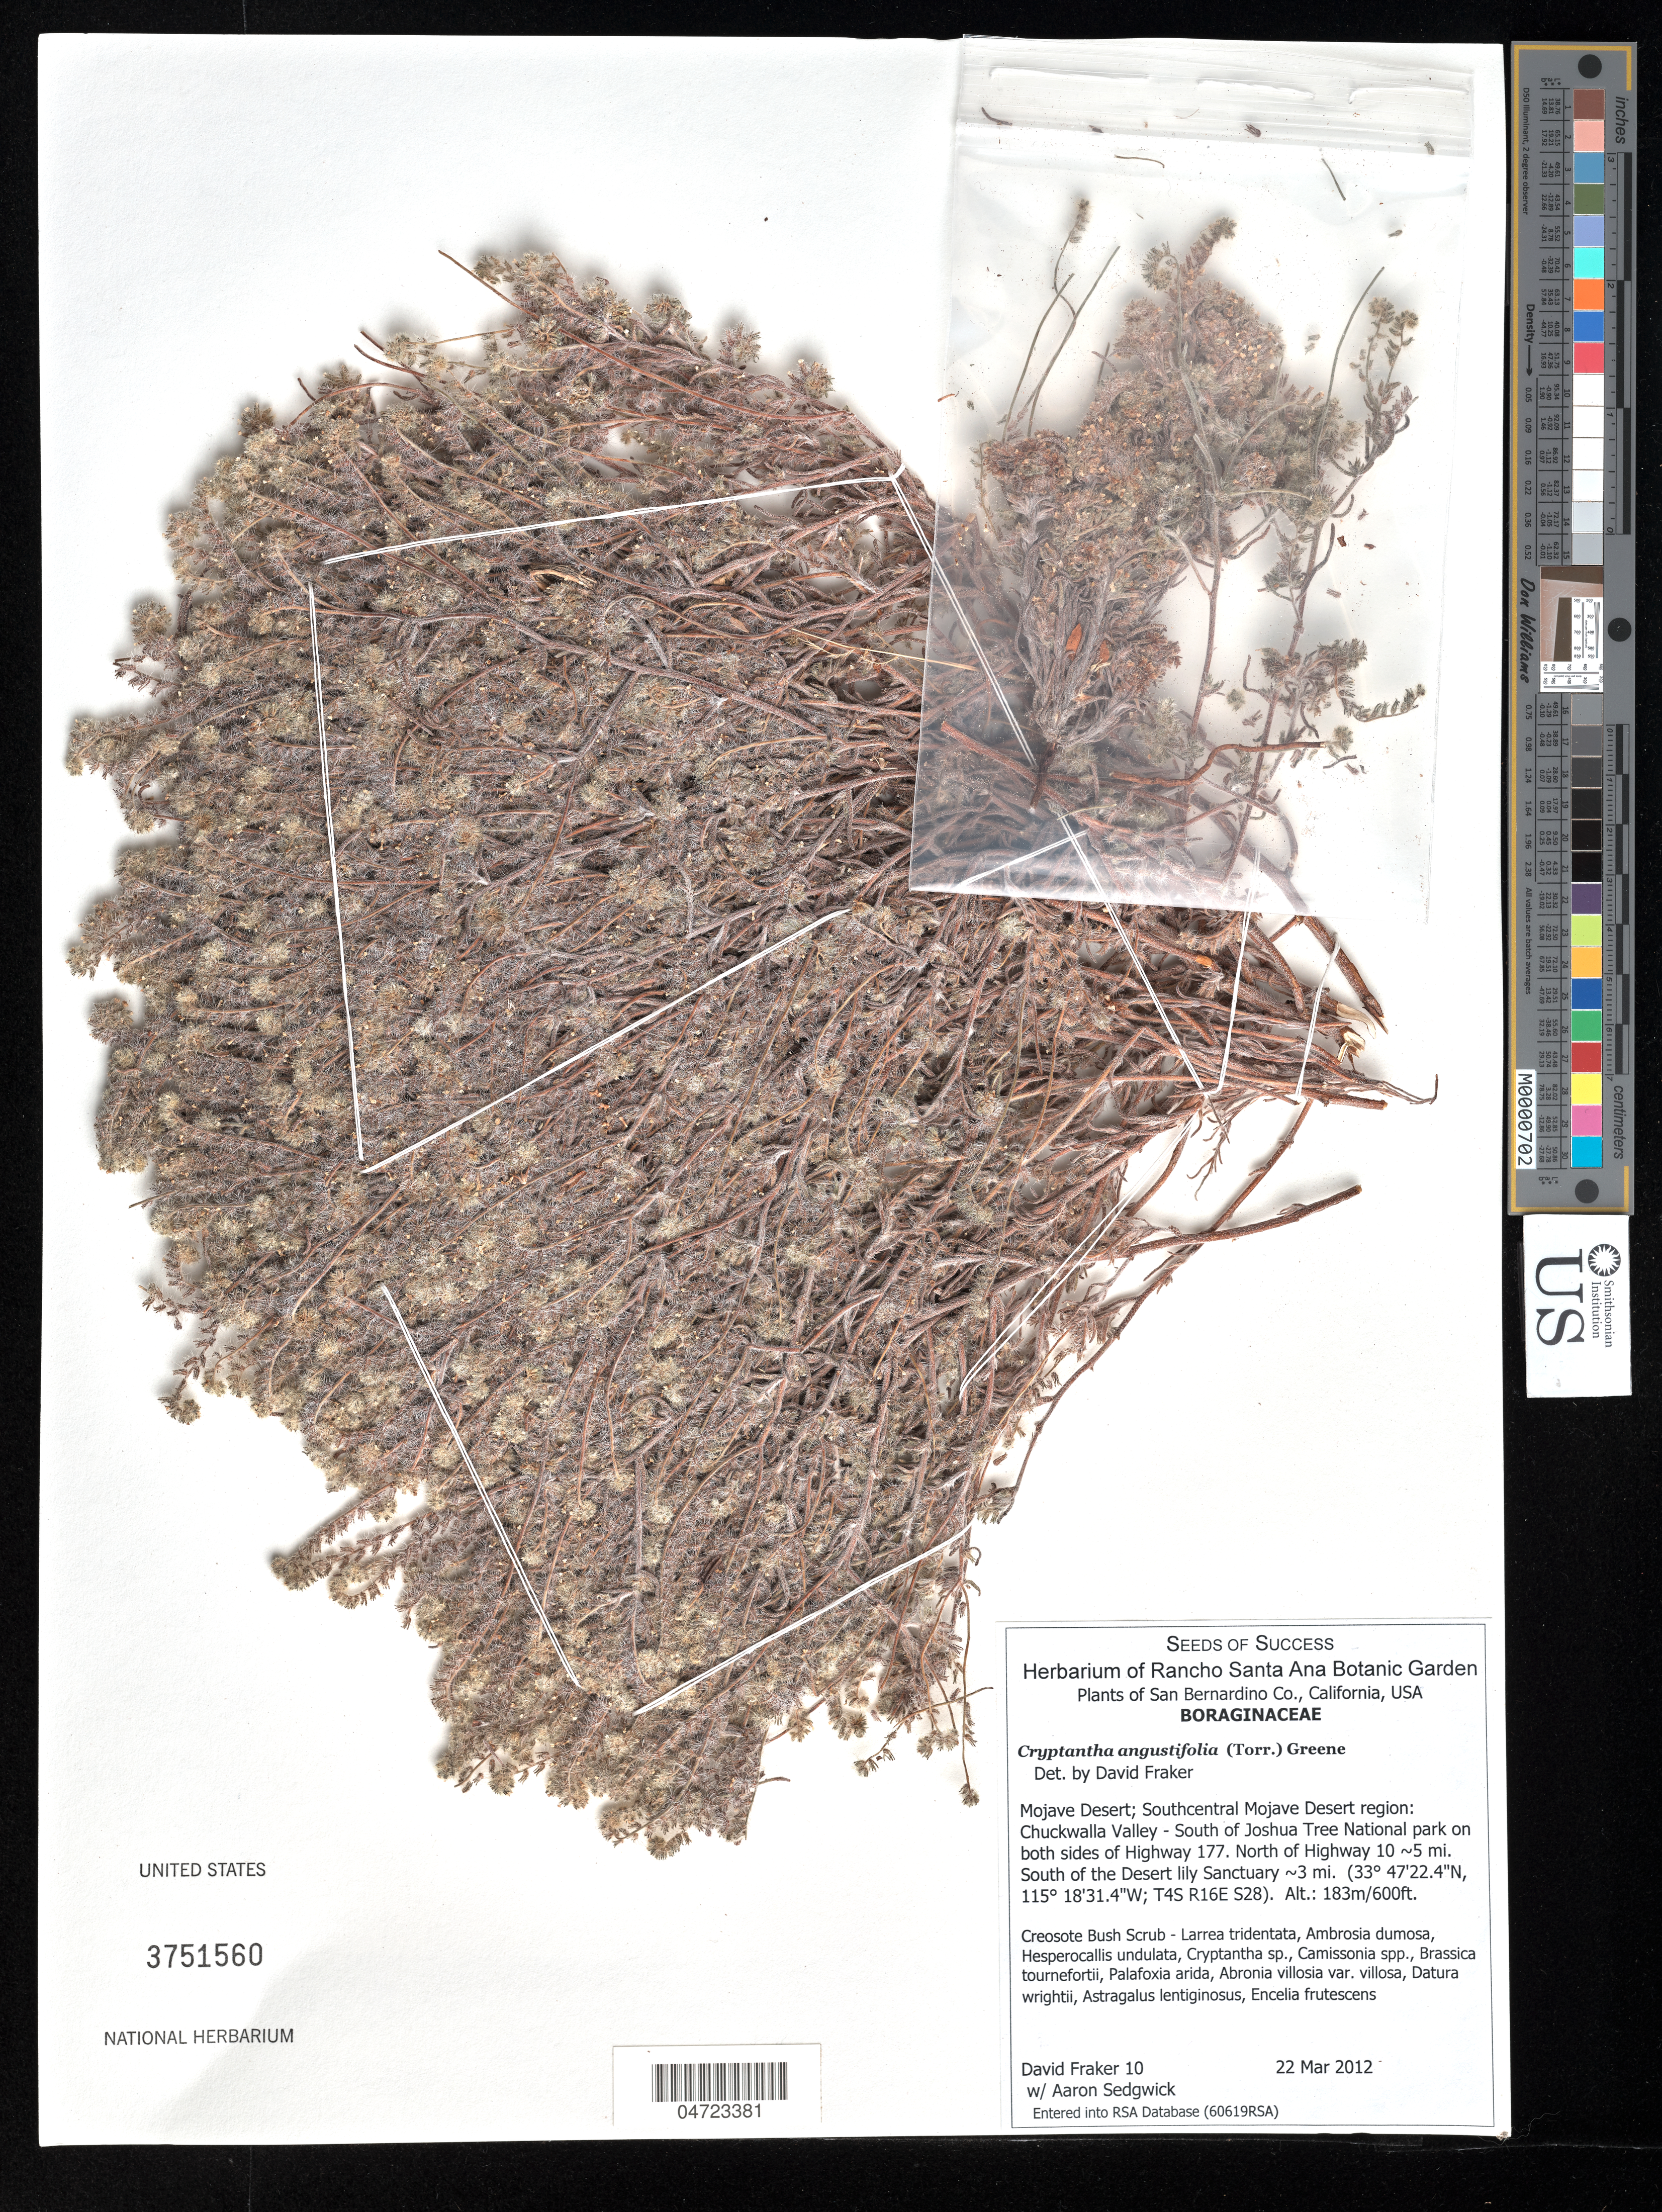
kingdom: Plantae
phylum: Tracheophyta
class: Magnoliopsida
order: Boraginales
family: Boraginaceae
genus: Cryptantha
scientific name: Cryptantha angustifolia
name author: (Torr.) Greene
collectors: D. Fraker & A. Sedgwick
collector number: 10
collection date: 2012-03-22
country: United States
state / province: California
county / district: San Bernardino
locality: San Bernardino Co. Mojave Desert; Southcentral Mojave Desert region: Chuckwalla Valley - South of Joshua Tree National park on both sides of Highway 177. North of Highway 10 ~5 mi. South of the Desert lily Sanctuary ~3 mi. (T4S R16E S28).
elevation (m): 183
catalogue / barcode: US 3751560